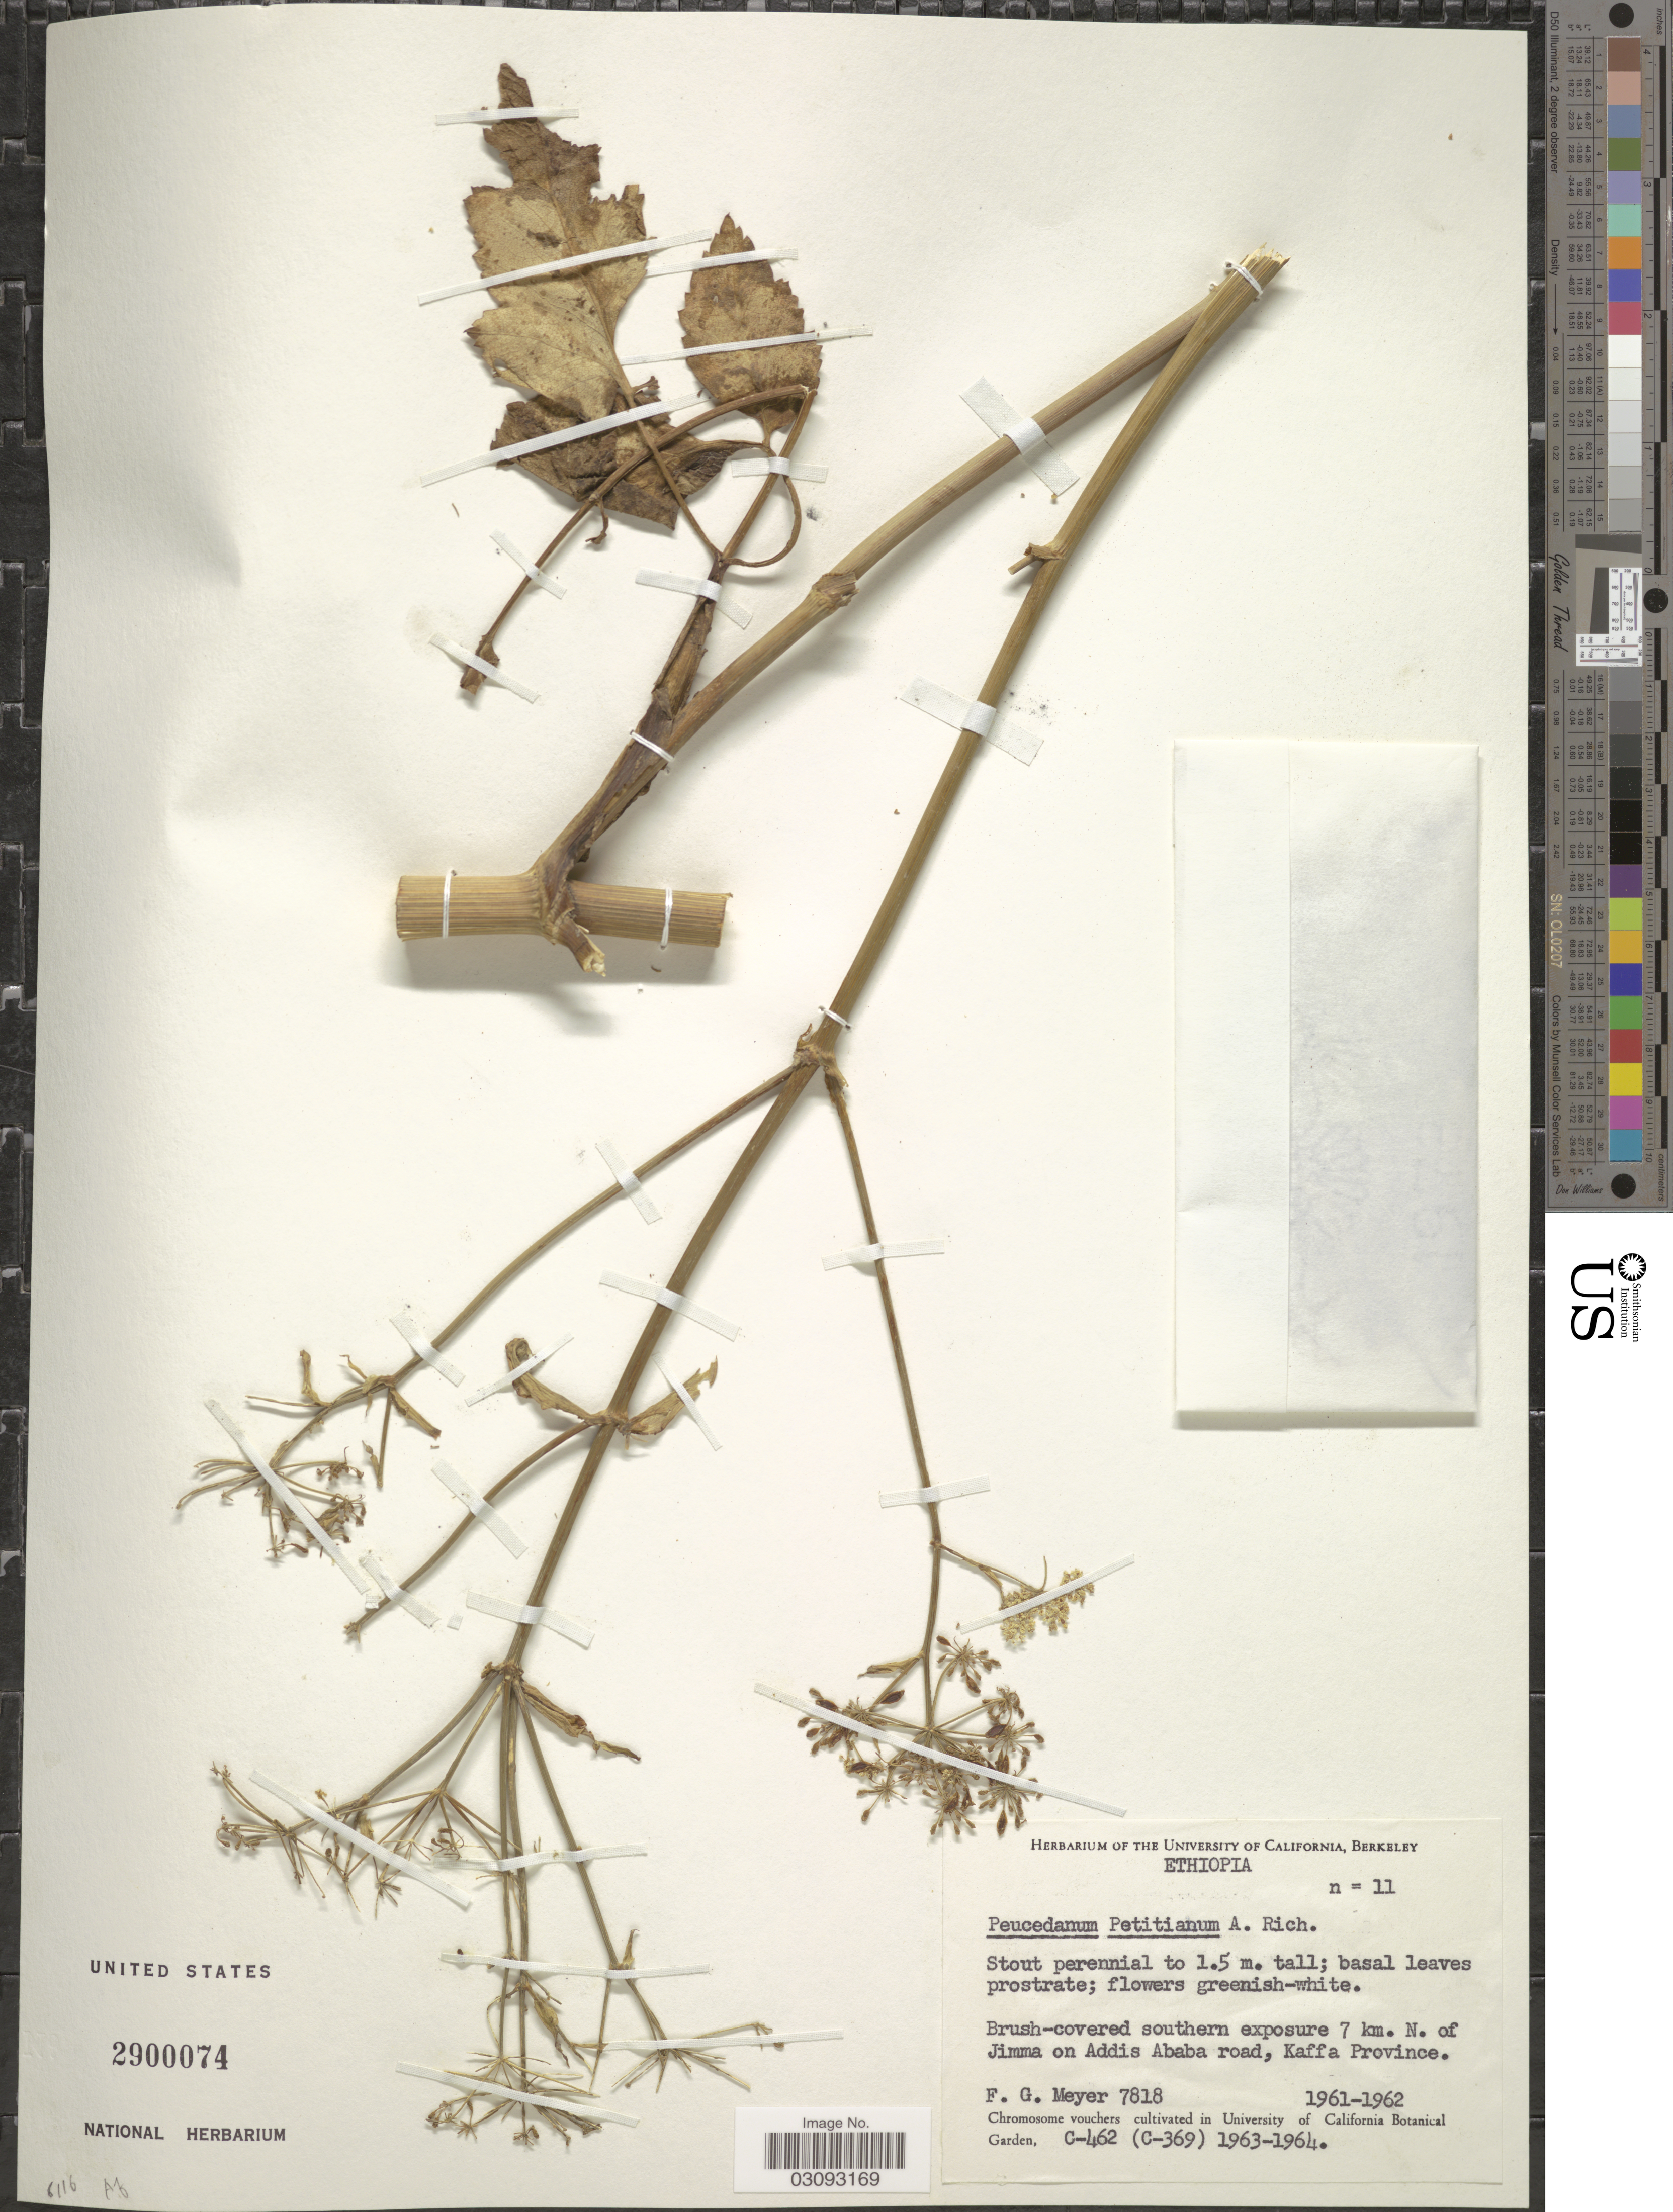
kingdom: Plantae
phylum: Tracheophyta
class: Magnoliopsida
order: Apiales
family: Apiaceae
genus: Peucedanum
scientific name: Peucedanum petitianum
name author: A. Rich.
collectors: F. G. Meyer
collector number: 7818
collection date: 1961/1962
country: Ethiopia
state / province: Addis Ababa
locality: Southern exposure 7 km. N. of Jimma on Addis Ababa road, Kaffa Province.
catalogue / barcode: US 2900074